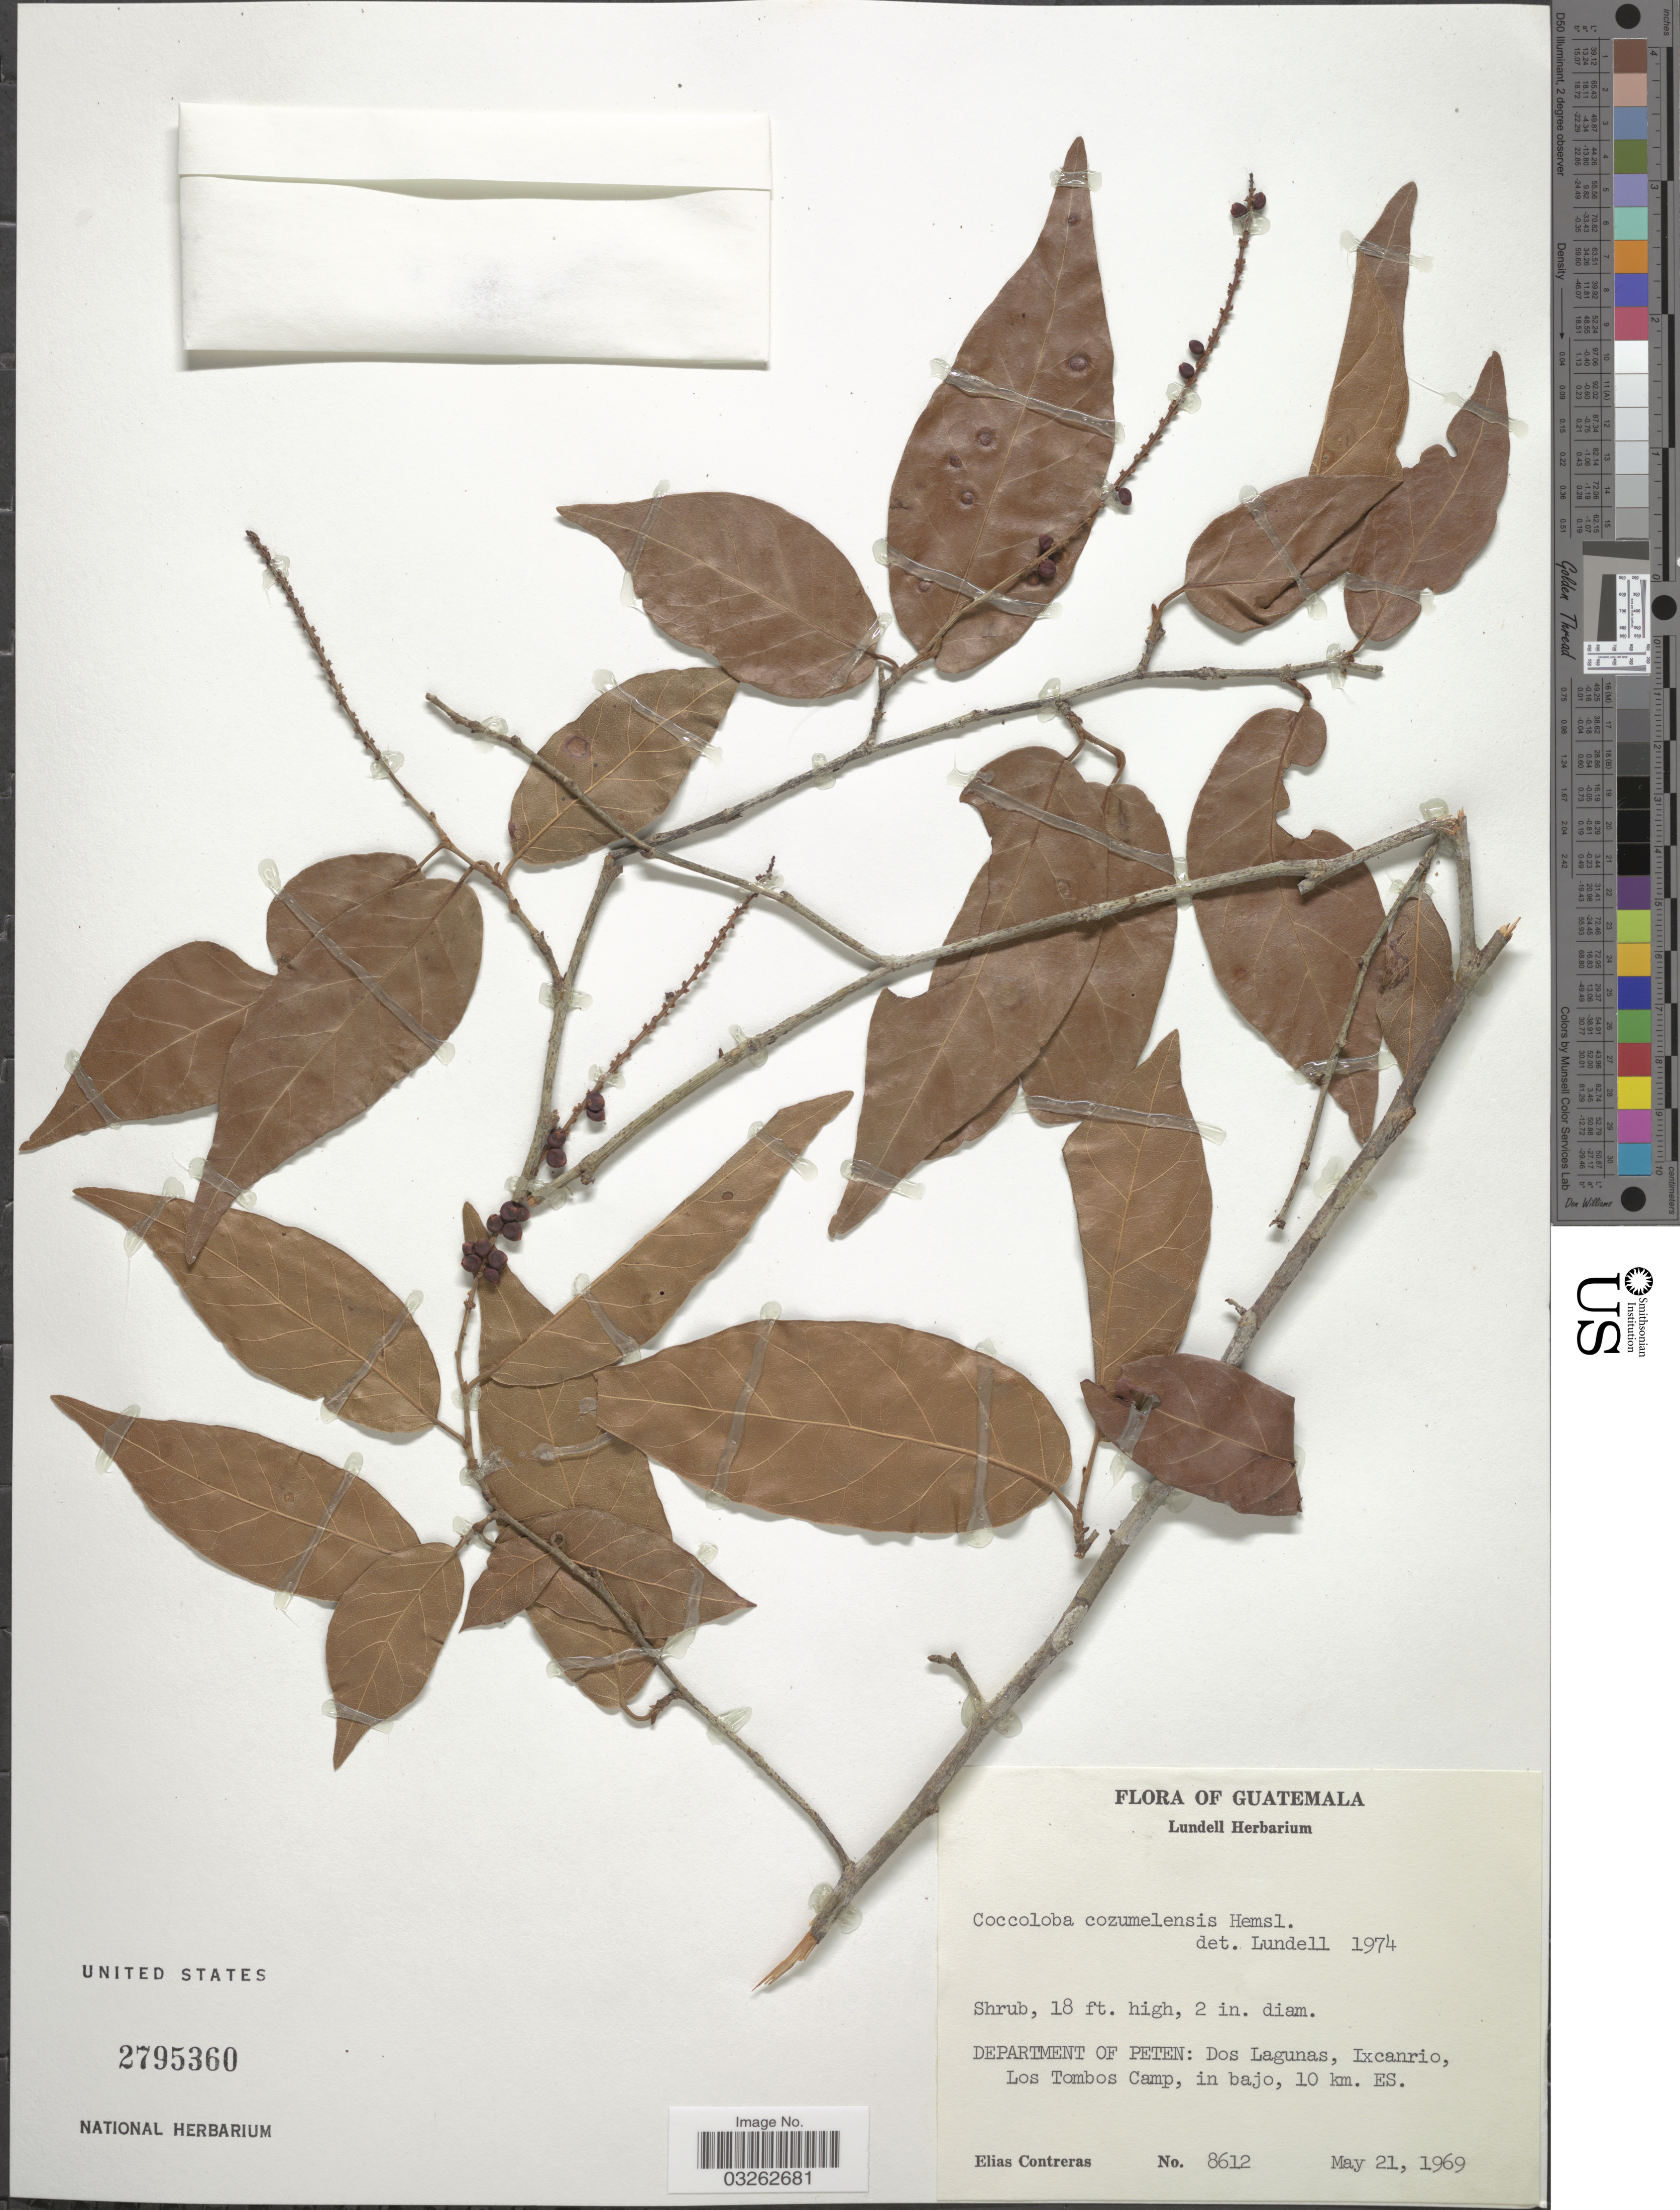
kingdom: Plantae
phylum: Tracheophyta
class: Magnoliopsida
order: Caryophyllales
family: Polygonaceae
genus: Coccoloba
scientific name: Coccoloba cozumelensis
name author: Hemsl.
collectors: E. Contreras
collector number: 8612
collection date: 1969-05-21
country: Guatemala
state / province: El Petén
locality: Department of Peten: Dos Lagunas, Ixcanrio, Los Tombos Camp, in bajo, 10 km. ES.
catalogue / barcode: US 2795360